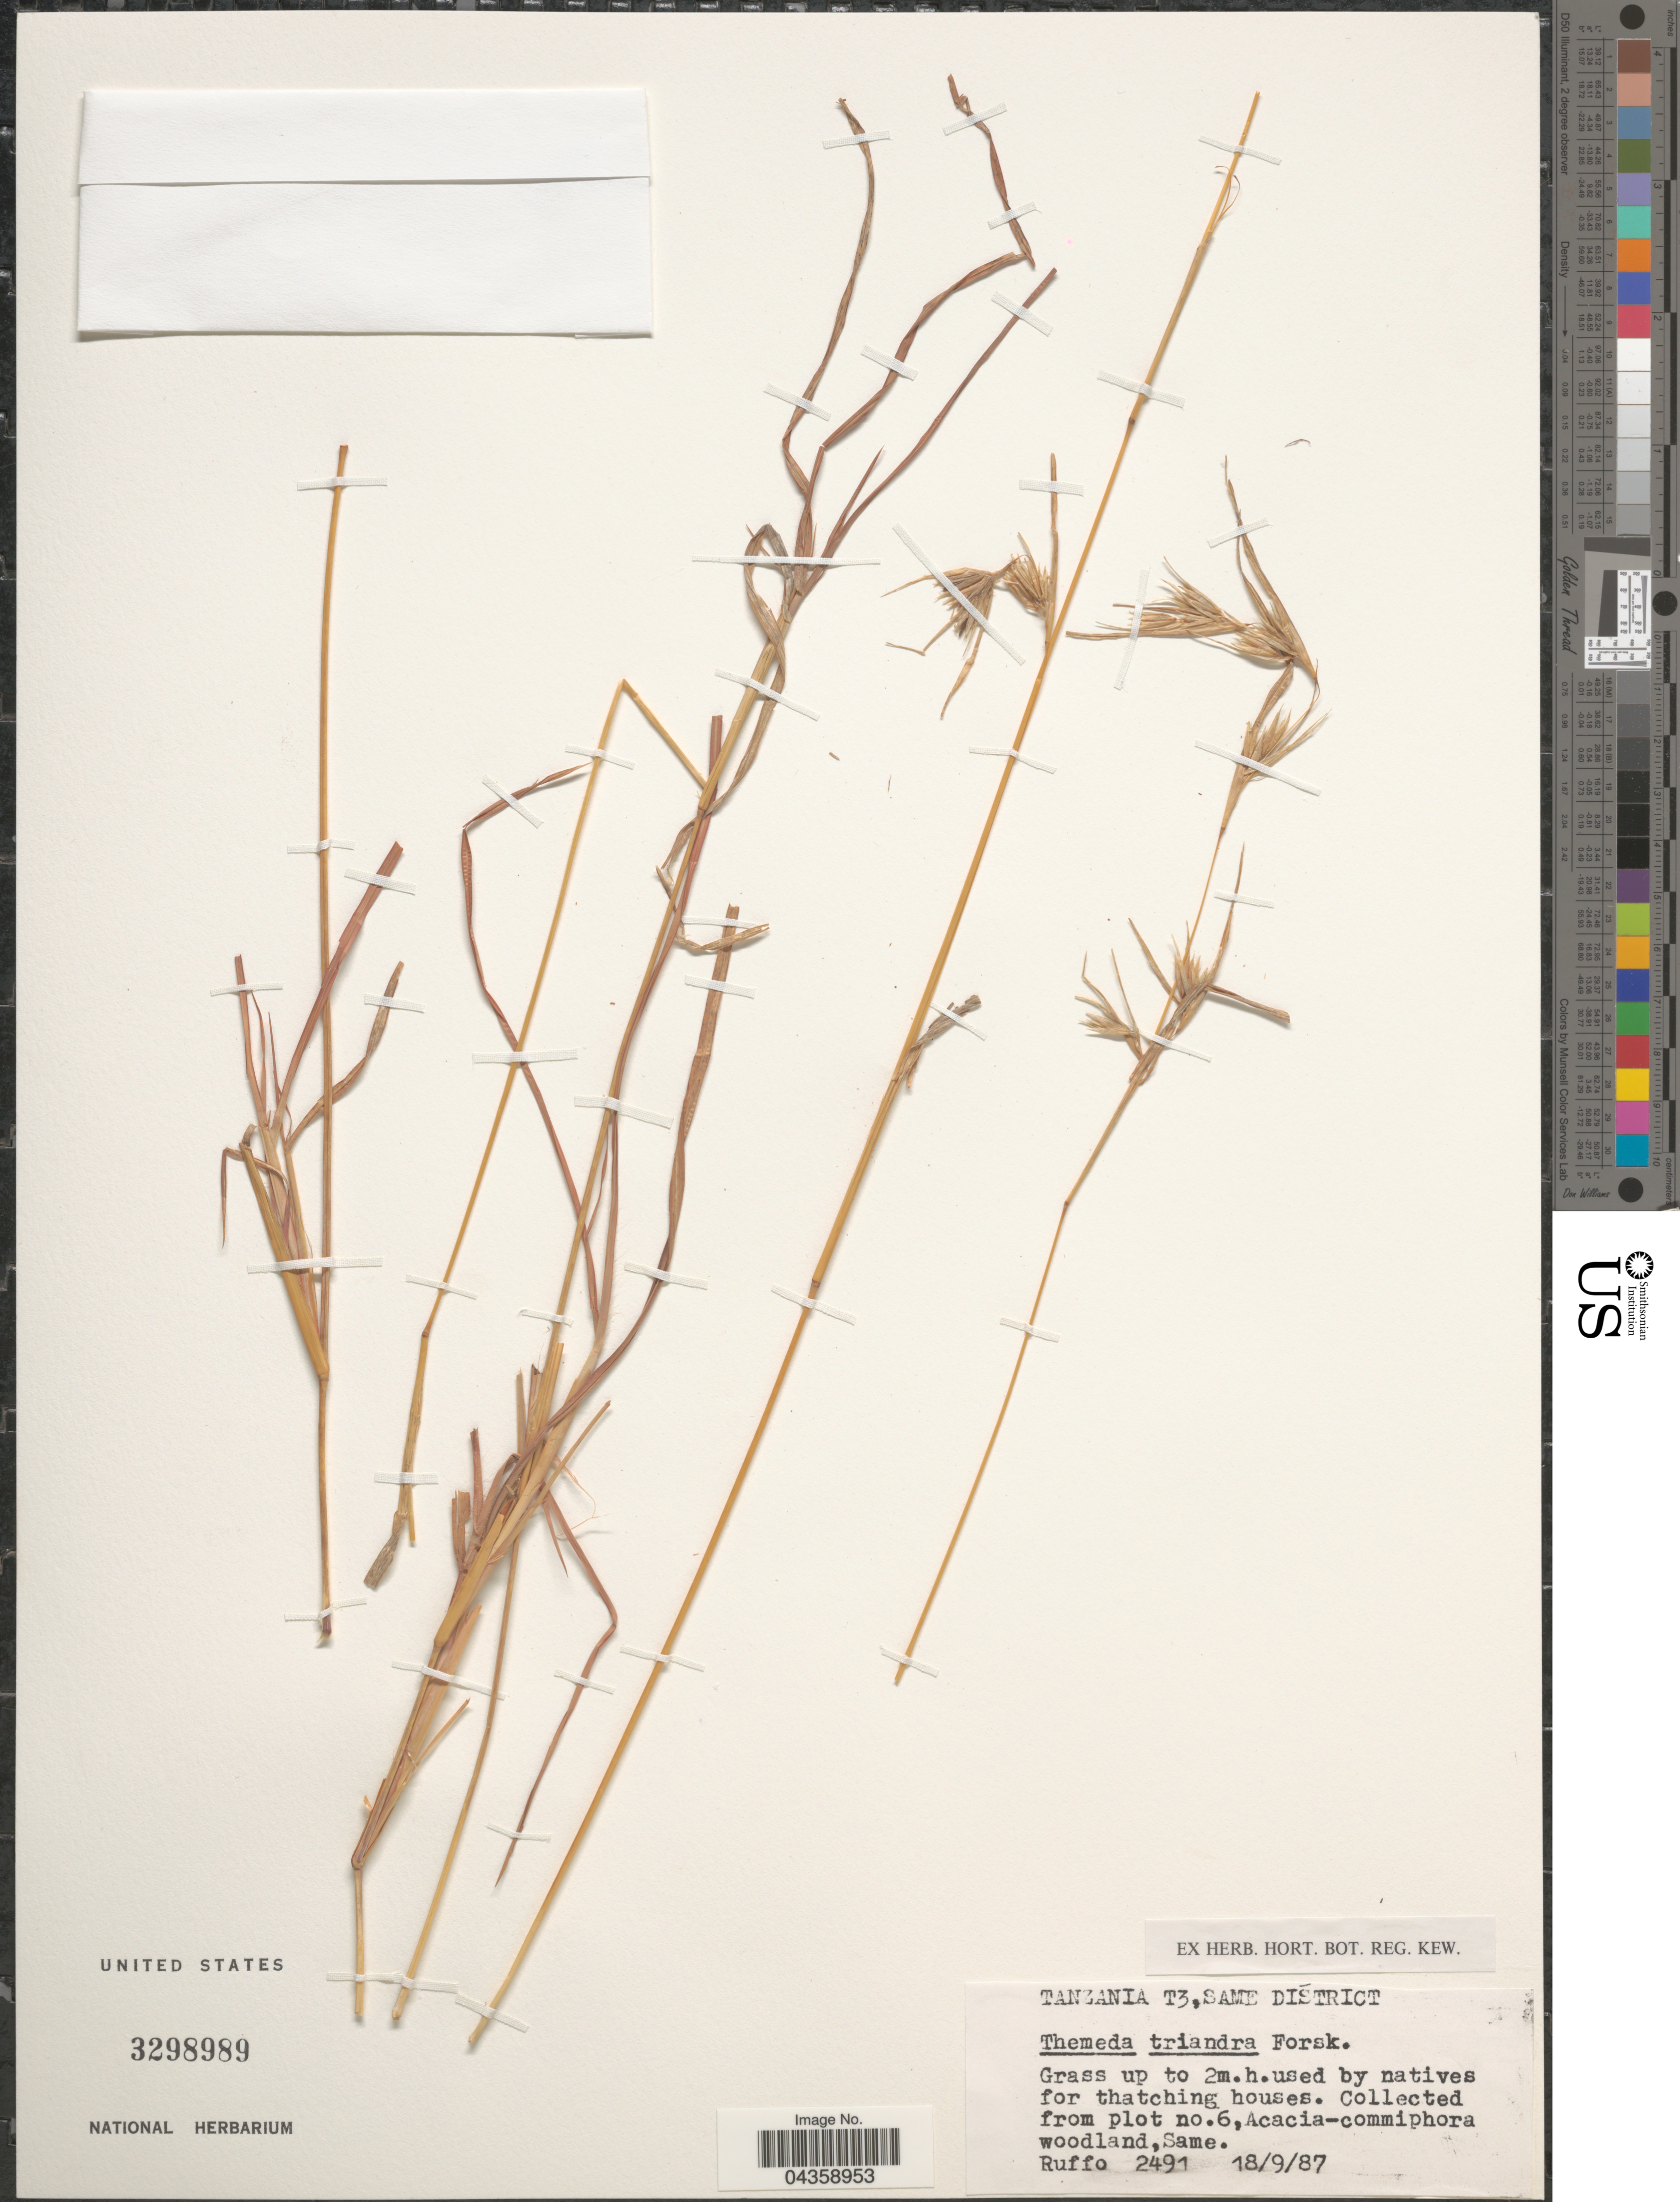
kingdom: Plantae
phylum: Tracheophyta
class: Liliopsida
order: Poales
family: Poaceae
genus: Themeda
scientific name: Themeda triandra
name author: Forssk.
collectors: Ruffo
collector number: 2491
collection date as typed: Transcribed d/m/y: 18/9/87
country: Tanzania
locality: T3, Same District. Plot no. 6. Same.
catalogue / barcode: US 3298989